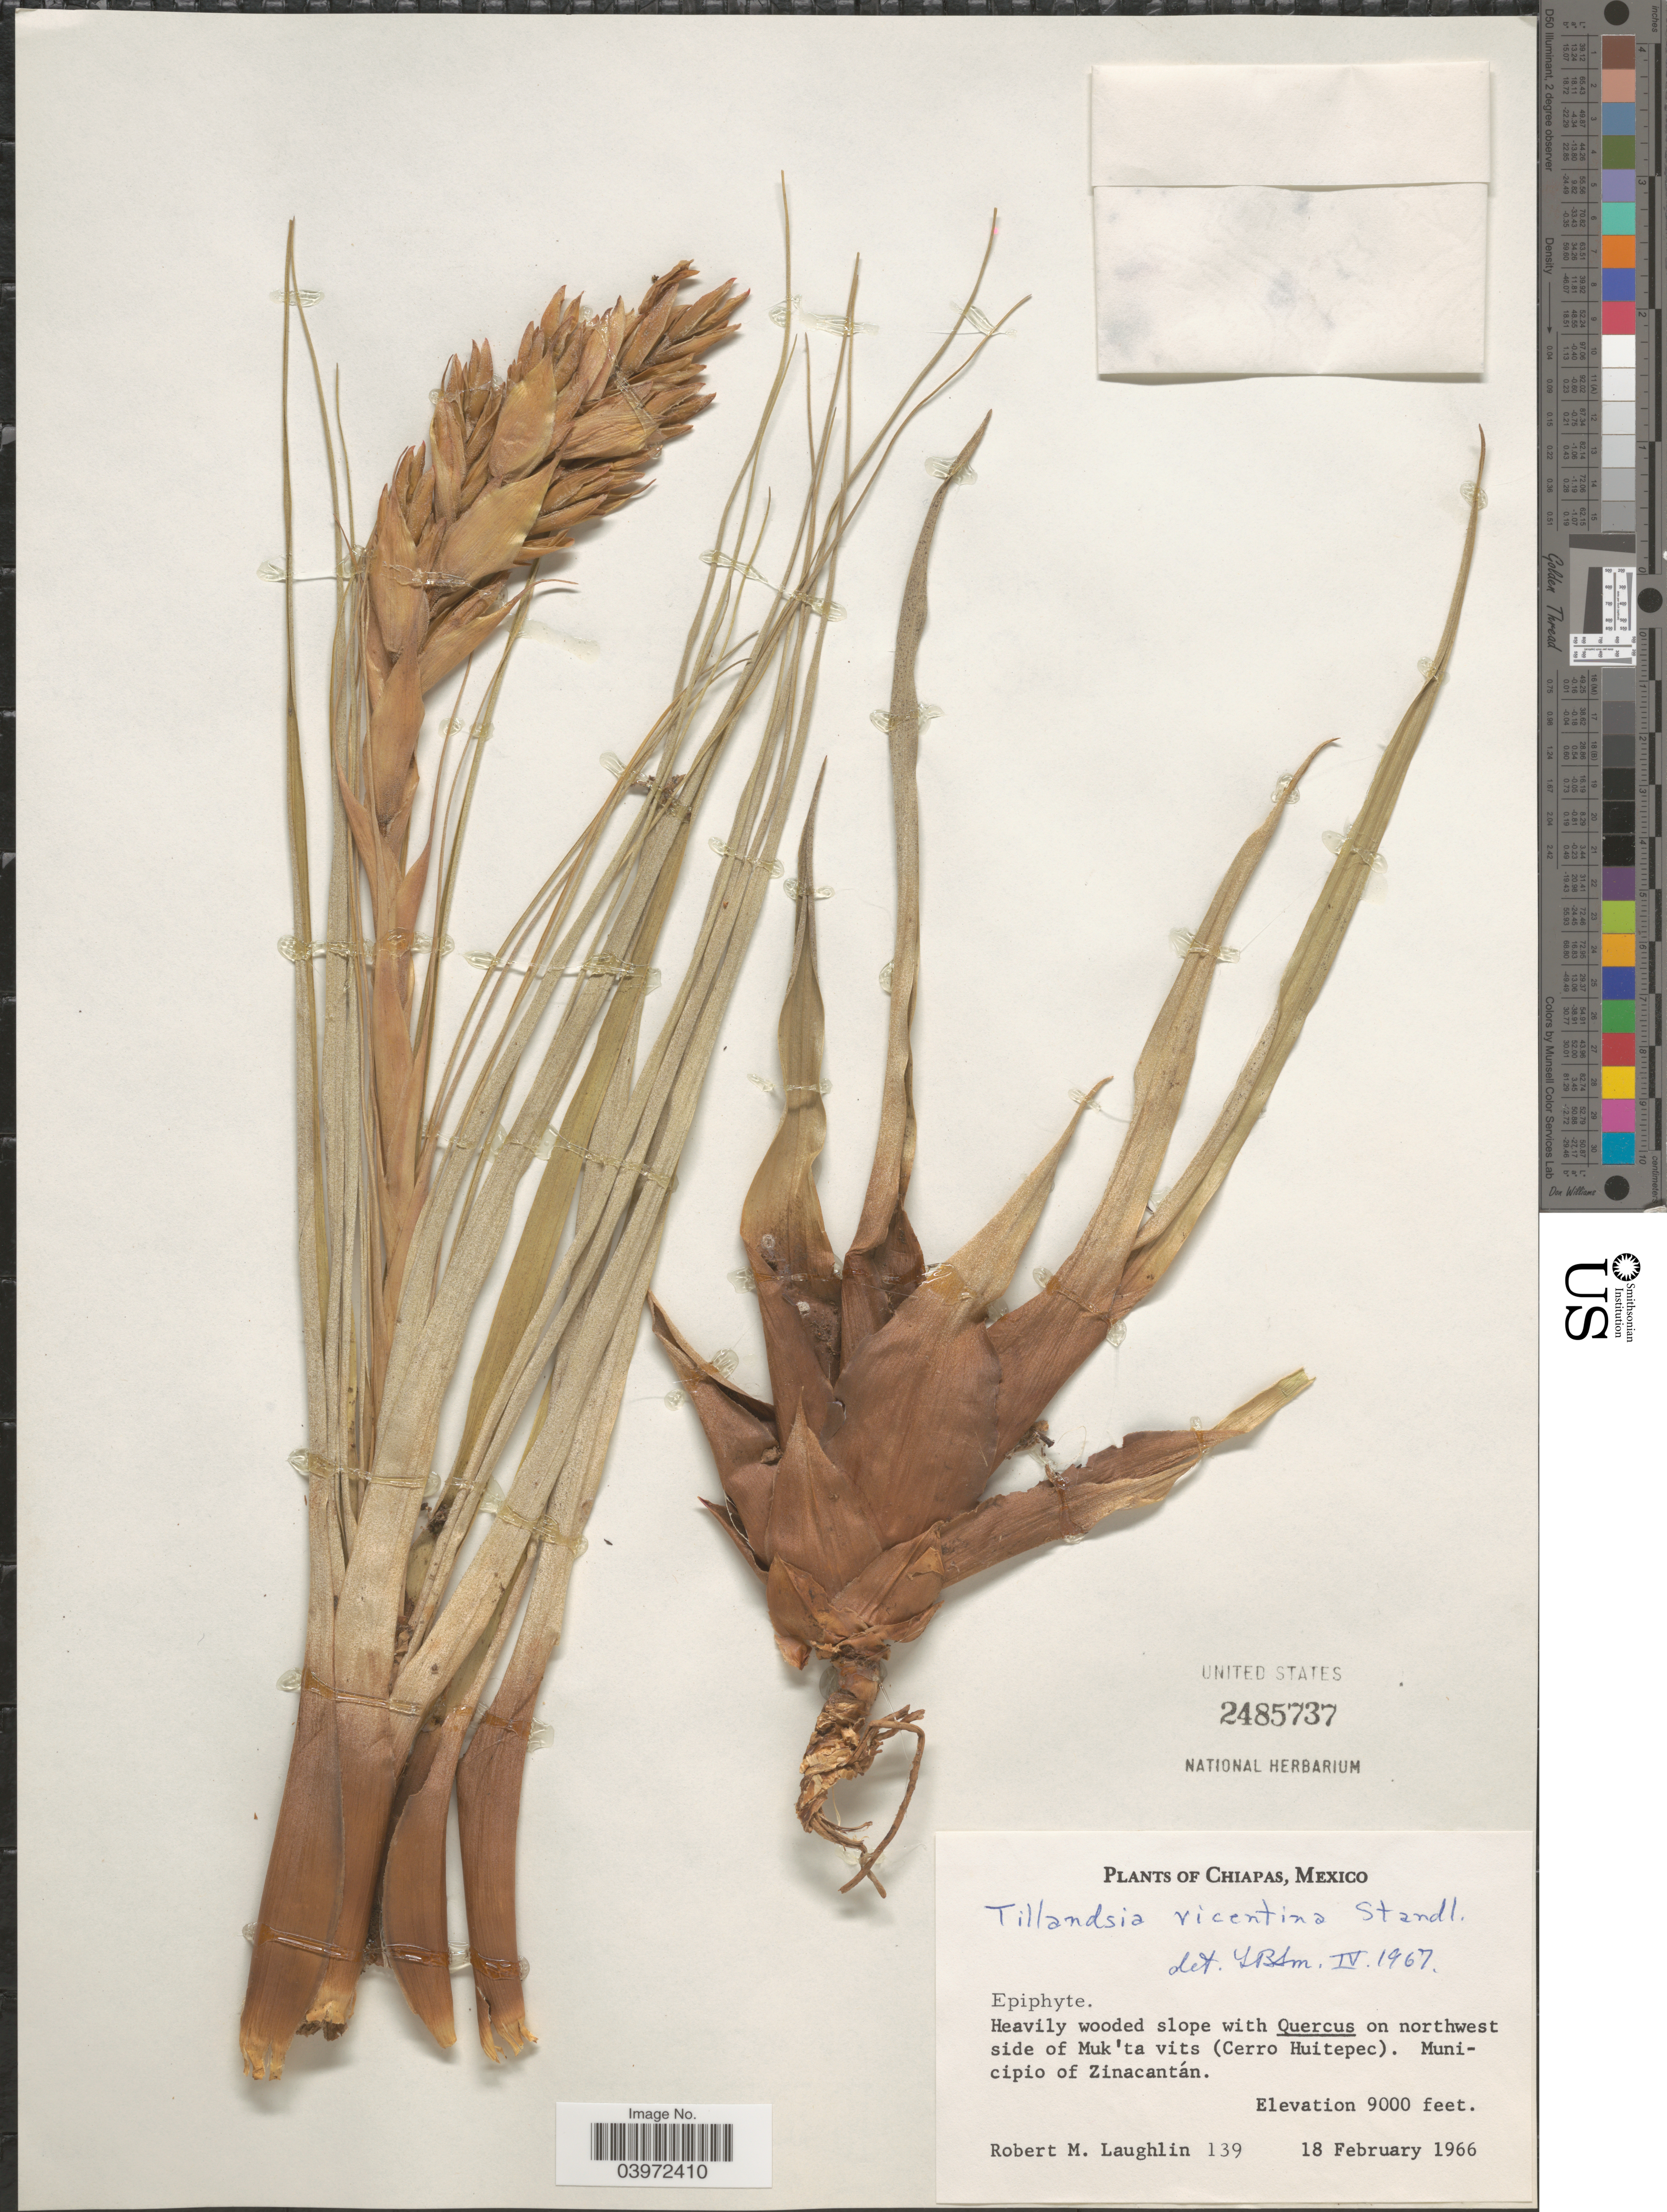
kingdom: Plantae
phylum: Tracheophyta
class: Liliopsida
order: Poales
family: Bromeliaceae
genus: Tillandsia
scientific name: Tillandsia vicentina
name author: Standl.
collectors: R. M. Laughlin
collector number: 139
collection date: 1966-02-18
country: Mexico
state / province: Chiapas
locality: Heavily wooded slope with Quercus on northwest side of Muk'ta vits (Cerro Huitepec). Municipio of Zinacantán.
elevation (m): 2743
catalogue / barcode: US 2485737